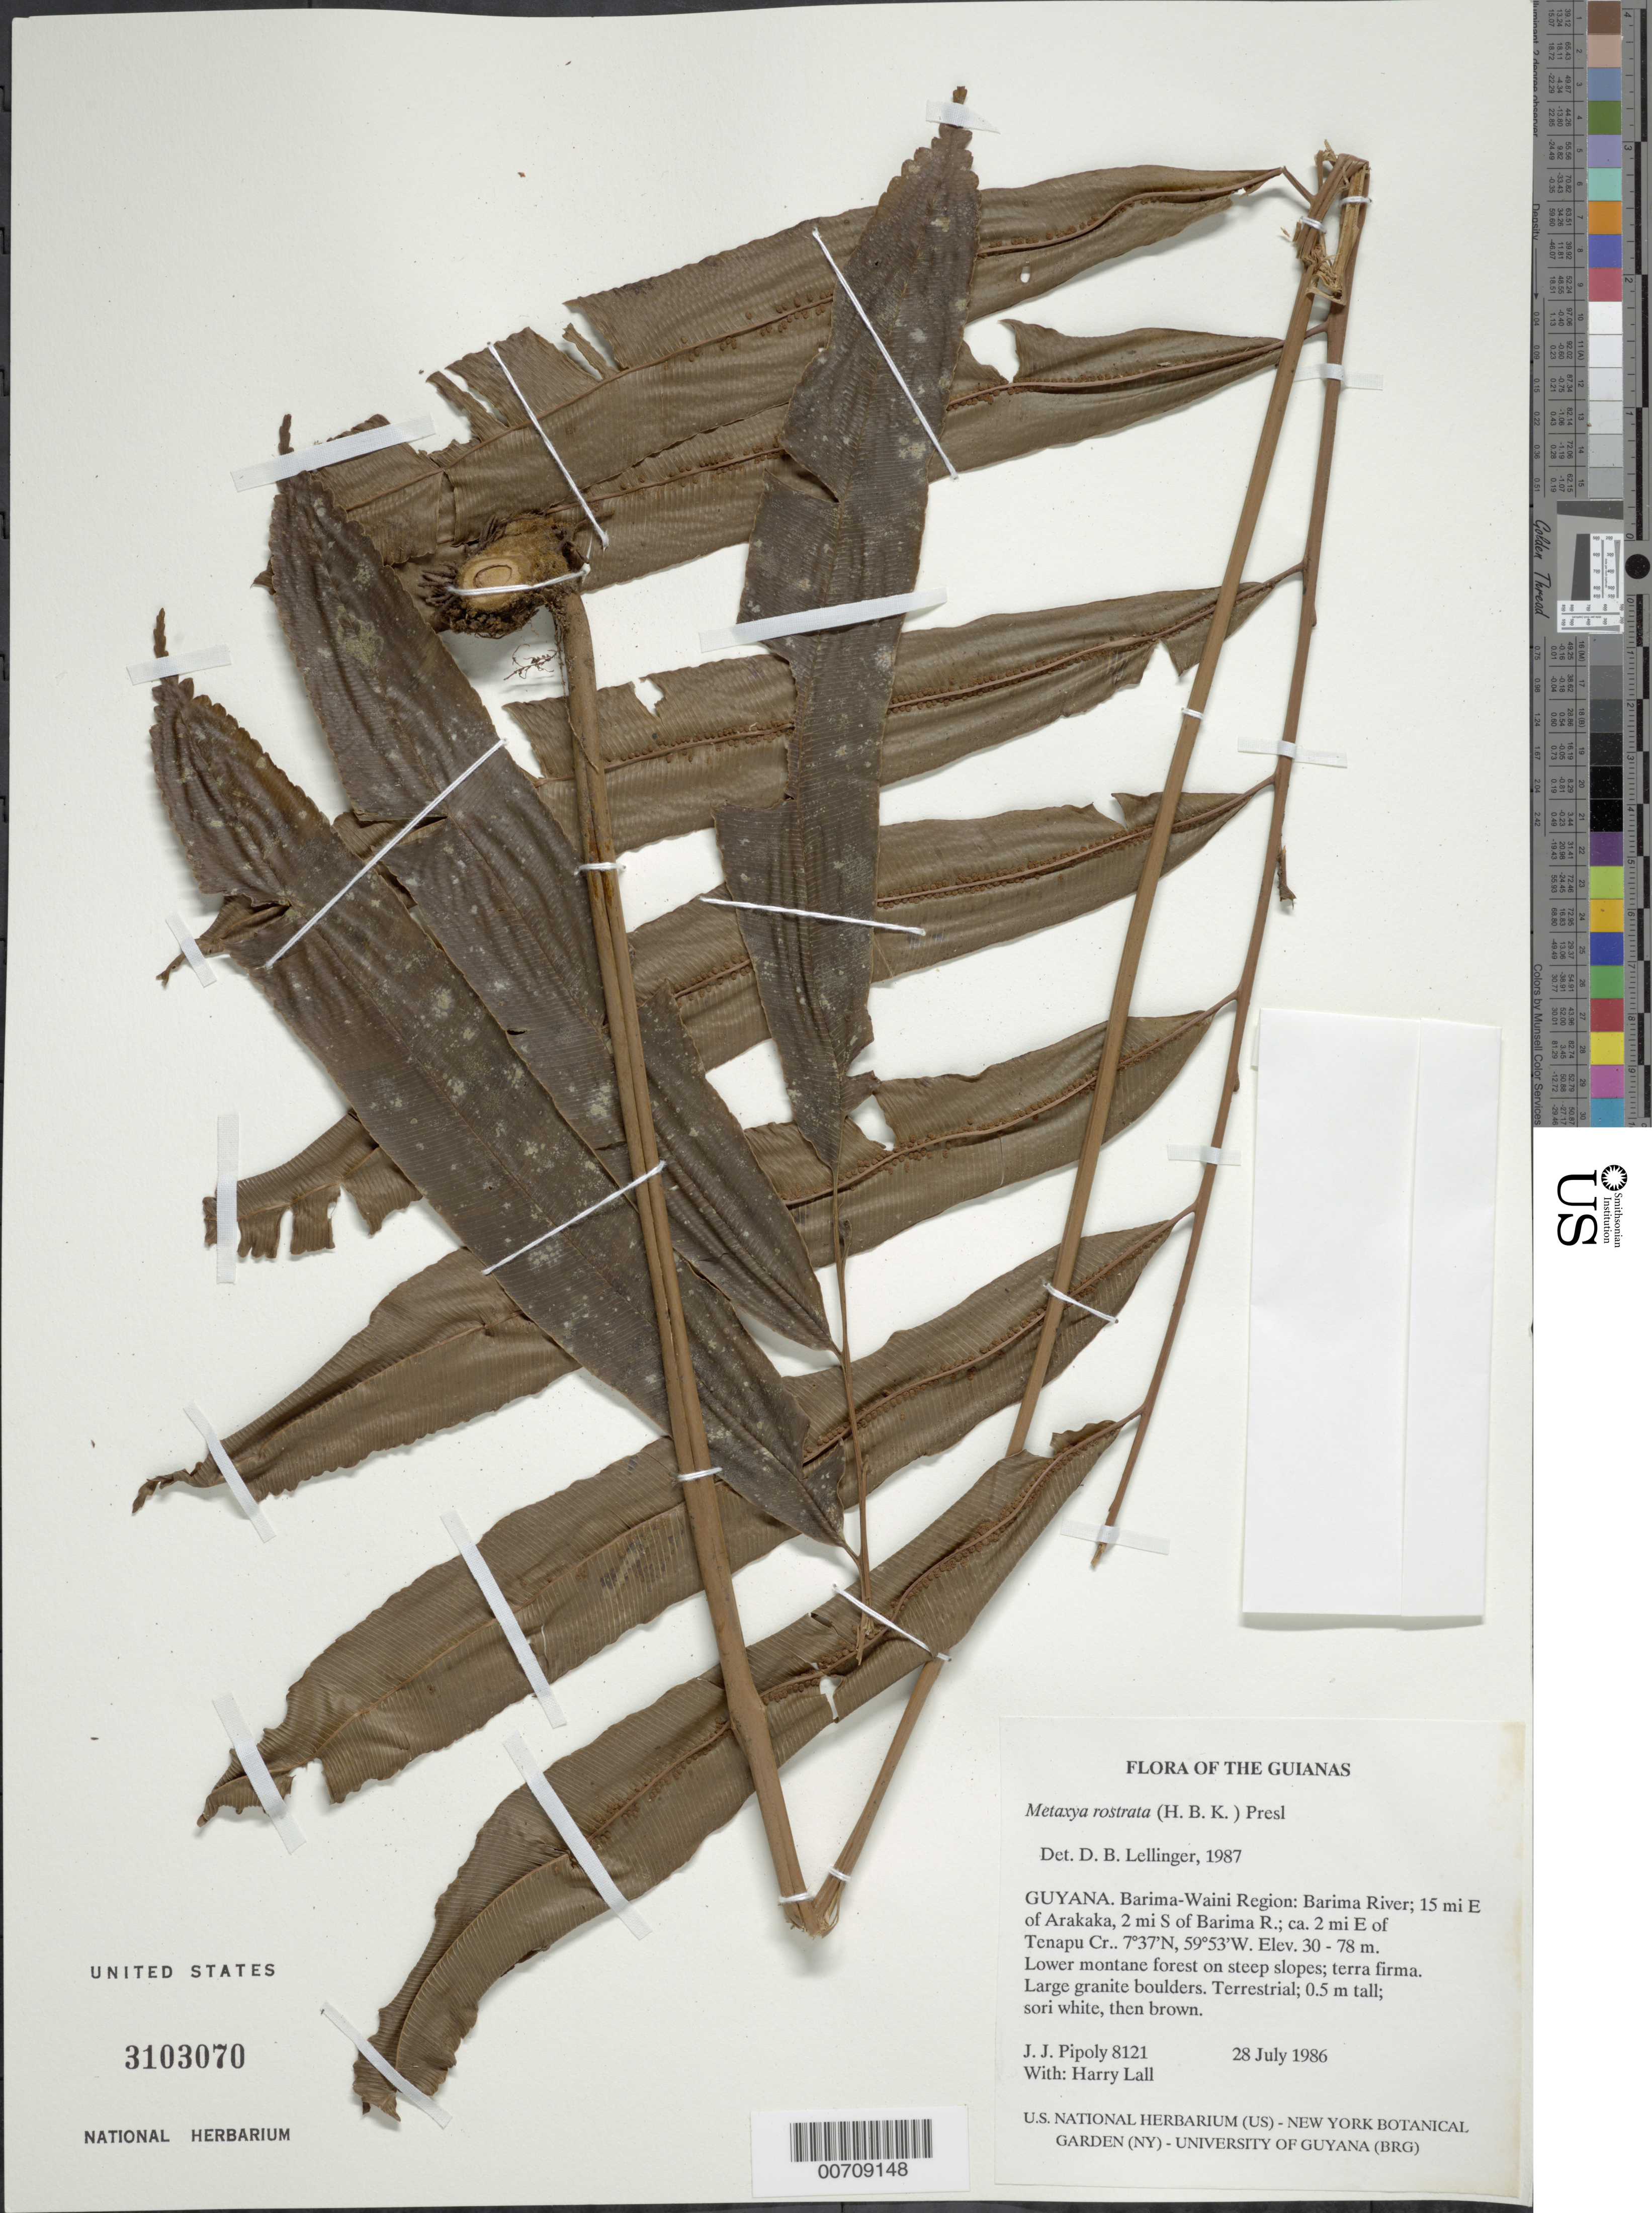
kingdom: Plantae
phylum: Tracheophyta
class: Polypodiopsida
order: Cyatheales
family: Metaxyaceae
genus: Metaxya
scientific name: Metaxya rostrata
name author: (Kunth) C. Presl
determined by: Lellinger, David B., (BOT), Smithsonian Institution - National Museum of Natural History (UNITED STATES)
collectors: J. J. Pipoly & H. Lall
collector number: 8121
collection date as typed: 28 July 1986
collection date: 1986-07-28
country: Guyana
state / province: Barima-Waini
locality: Barima River; 15 mi E of Arakaka, 2 mi S of Barima R.; ca. 2 mi E of Tenapu Cr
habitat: Lower montane forest on steep slopes; terra firma. Large granite boulders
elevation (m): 30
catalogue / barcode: US 3103070